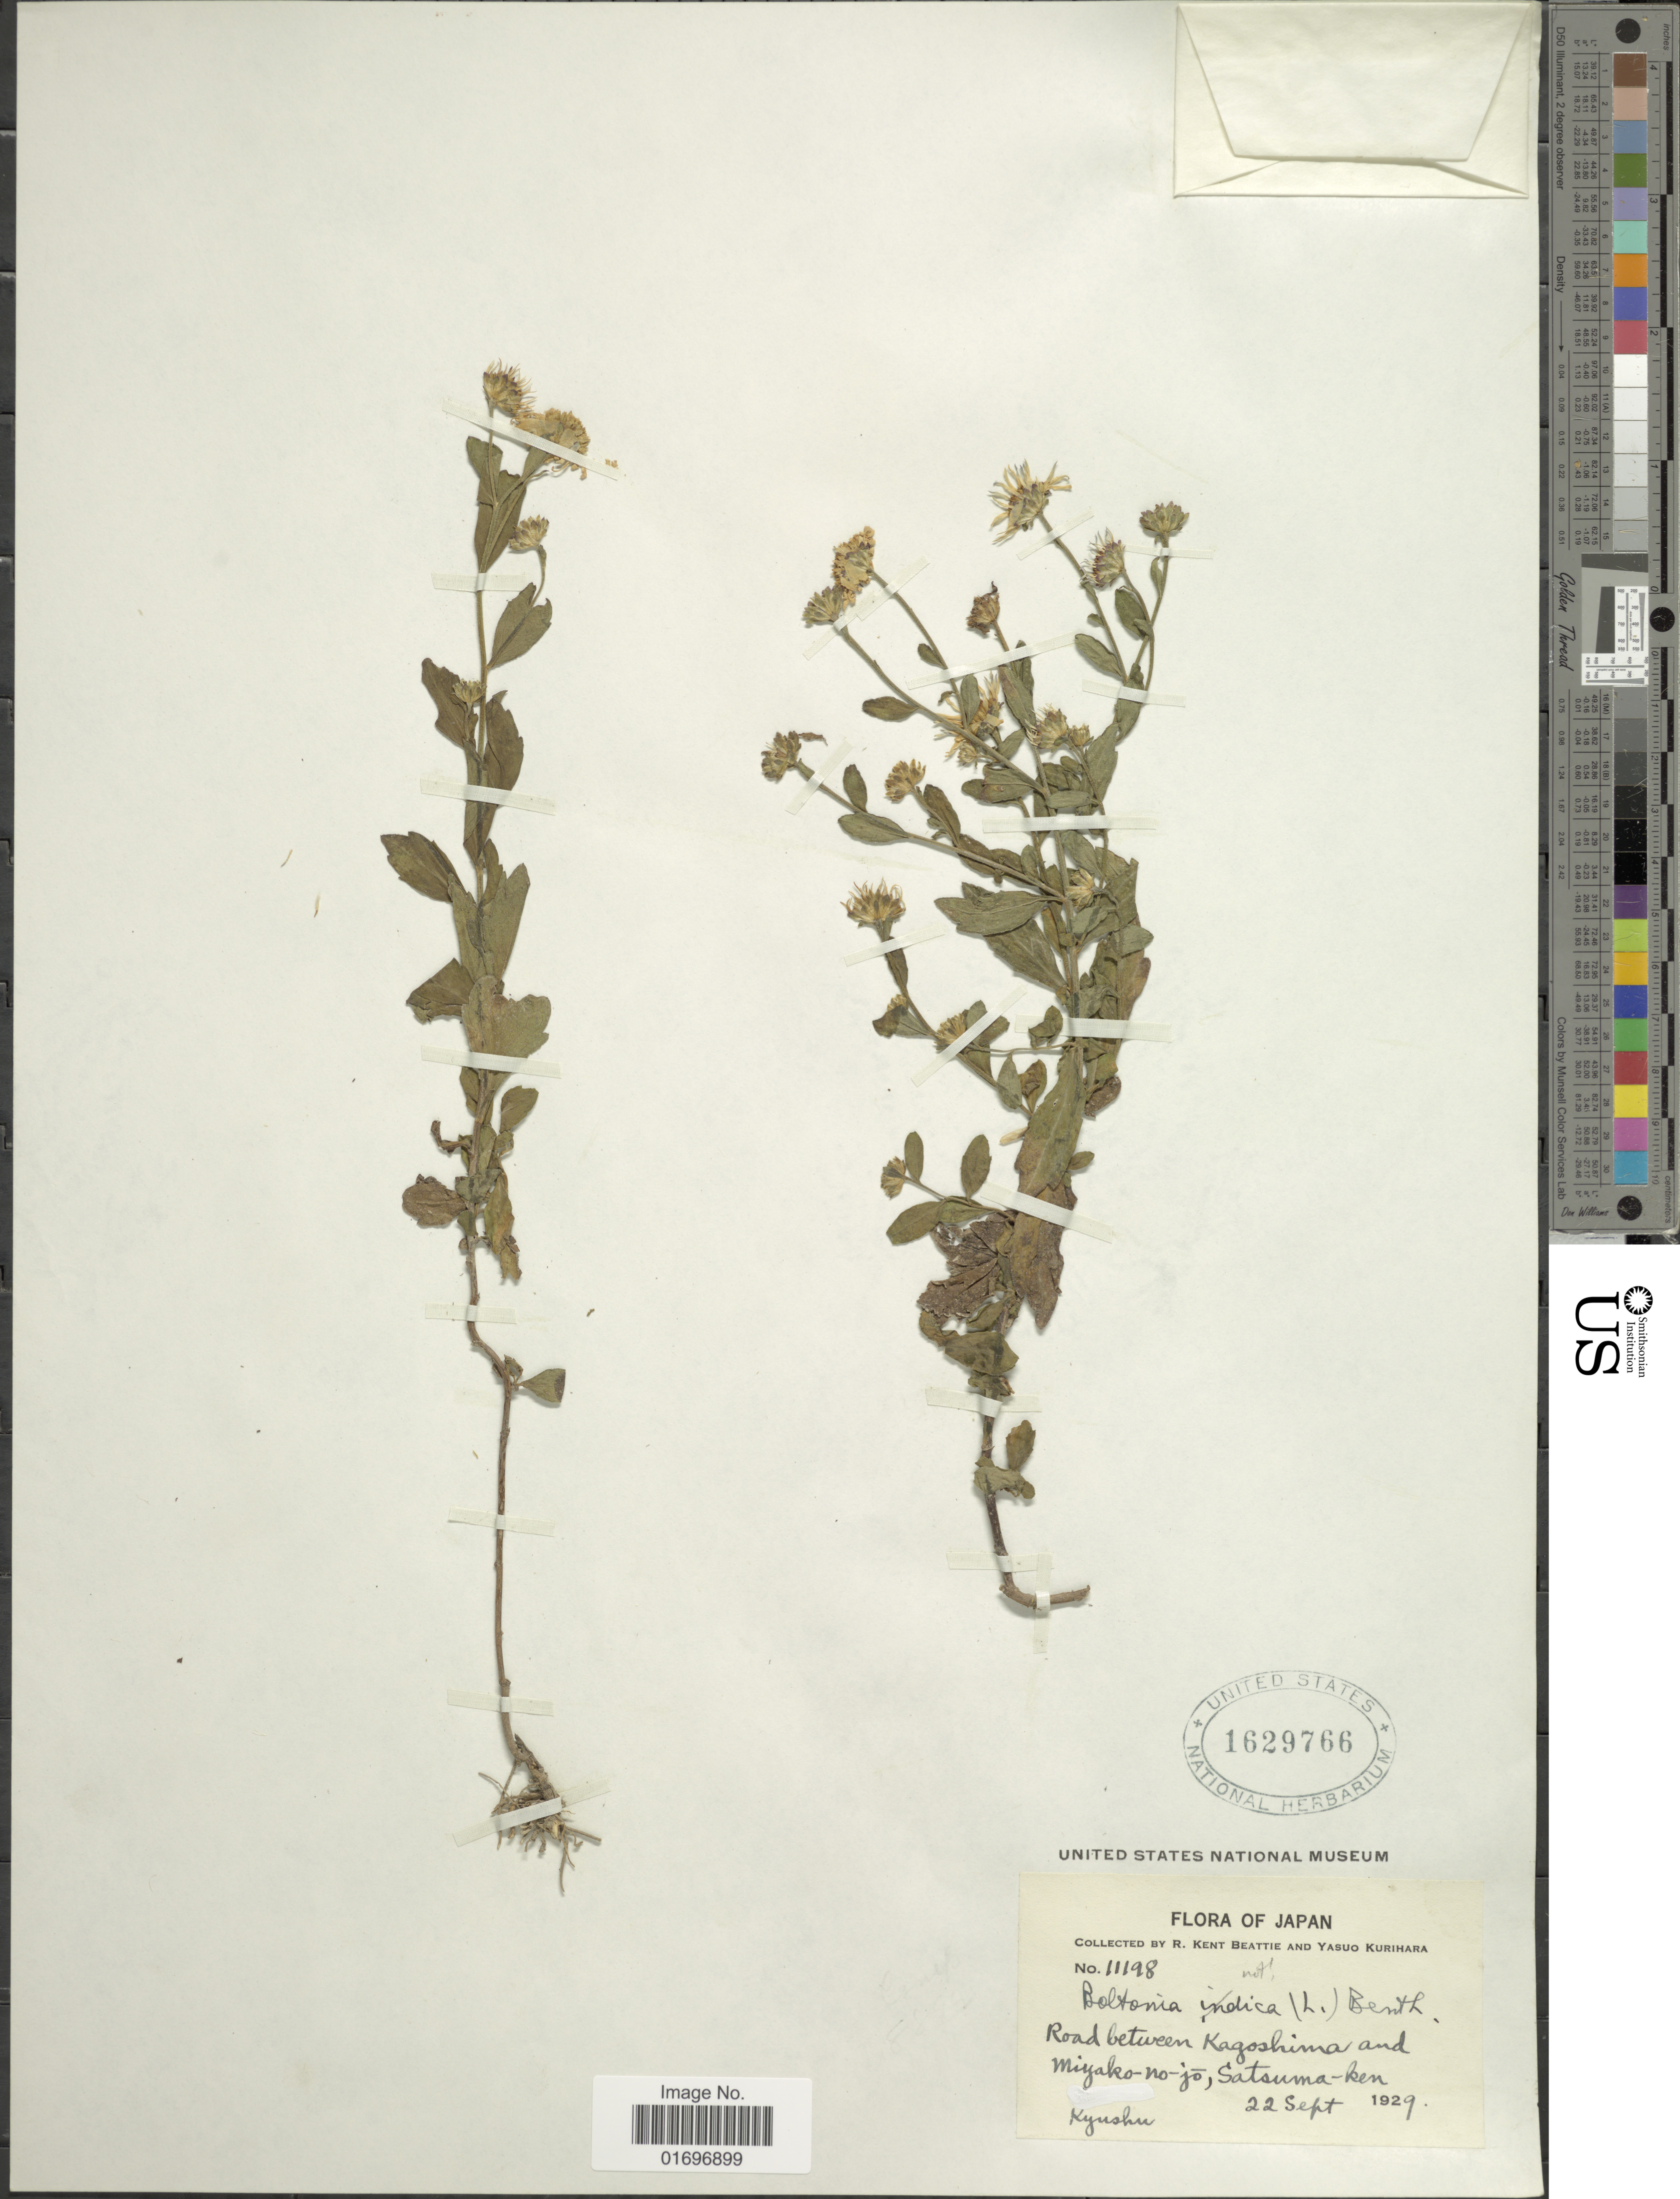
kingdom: Plantae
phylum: Tracheophyta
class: Magnoliopsida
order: Asterales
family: Asteraceae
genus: Aster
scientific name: Aster sp.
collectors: R. K. Beattie & Y. Kurihara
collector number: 11198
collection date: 1929-09-22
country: Japan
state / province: Kagosima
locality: Road between Kagoshima and Miyako-no-jo, Satsuma-ken. Kyushu.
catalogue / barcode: US 1629766